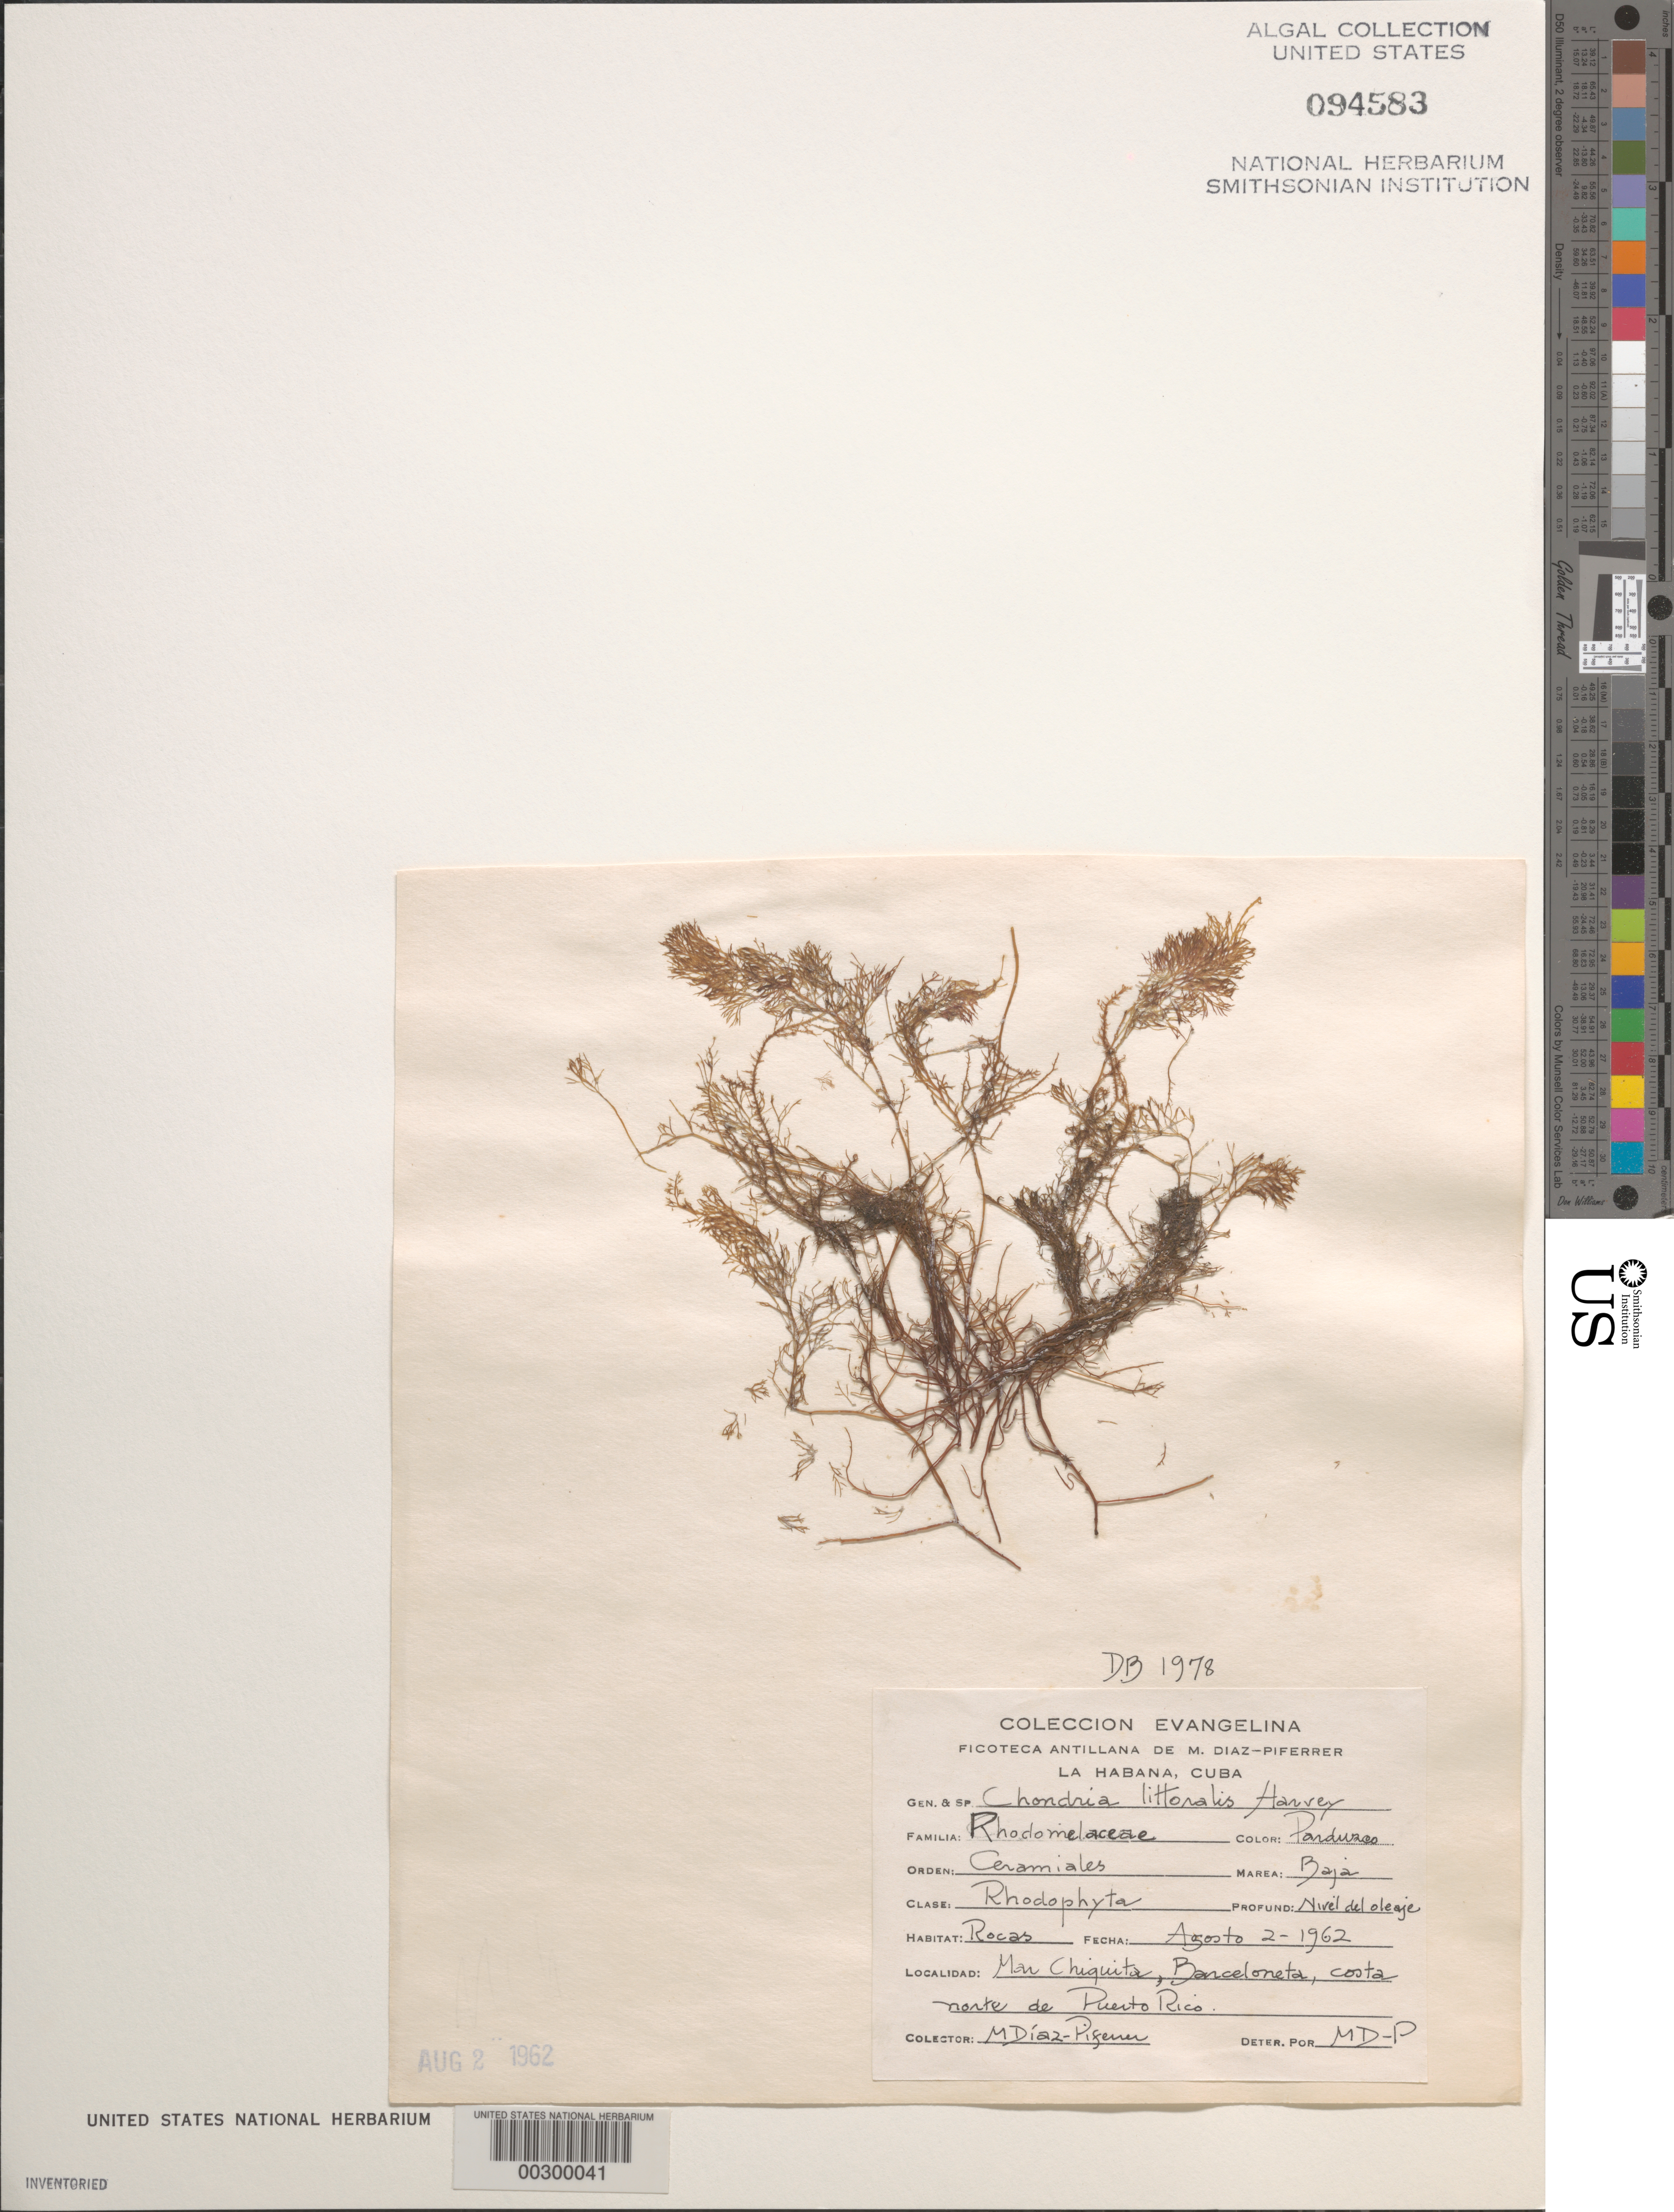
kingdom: Plantae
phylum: Rhodophyta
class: Florideophyceae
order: Ceramiales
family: Rhodomelaceae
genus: Chondria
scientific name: Chondria littoralis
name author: Harv.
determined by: Diaz-Piferrer, M.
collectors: M. Diaz-Piferrer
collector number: Db-1978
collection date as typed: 02 Aug 1962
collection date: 1962-08-02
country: Puerto Rico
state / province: Barceloneta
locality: Mar Chiquita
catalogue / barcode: US 94583